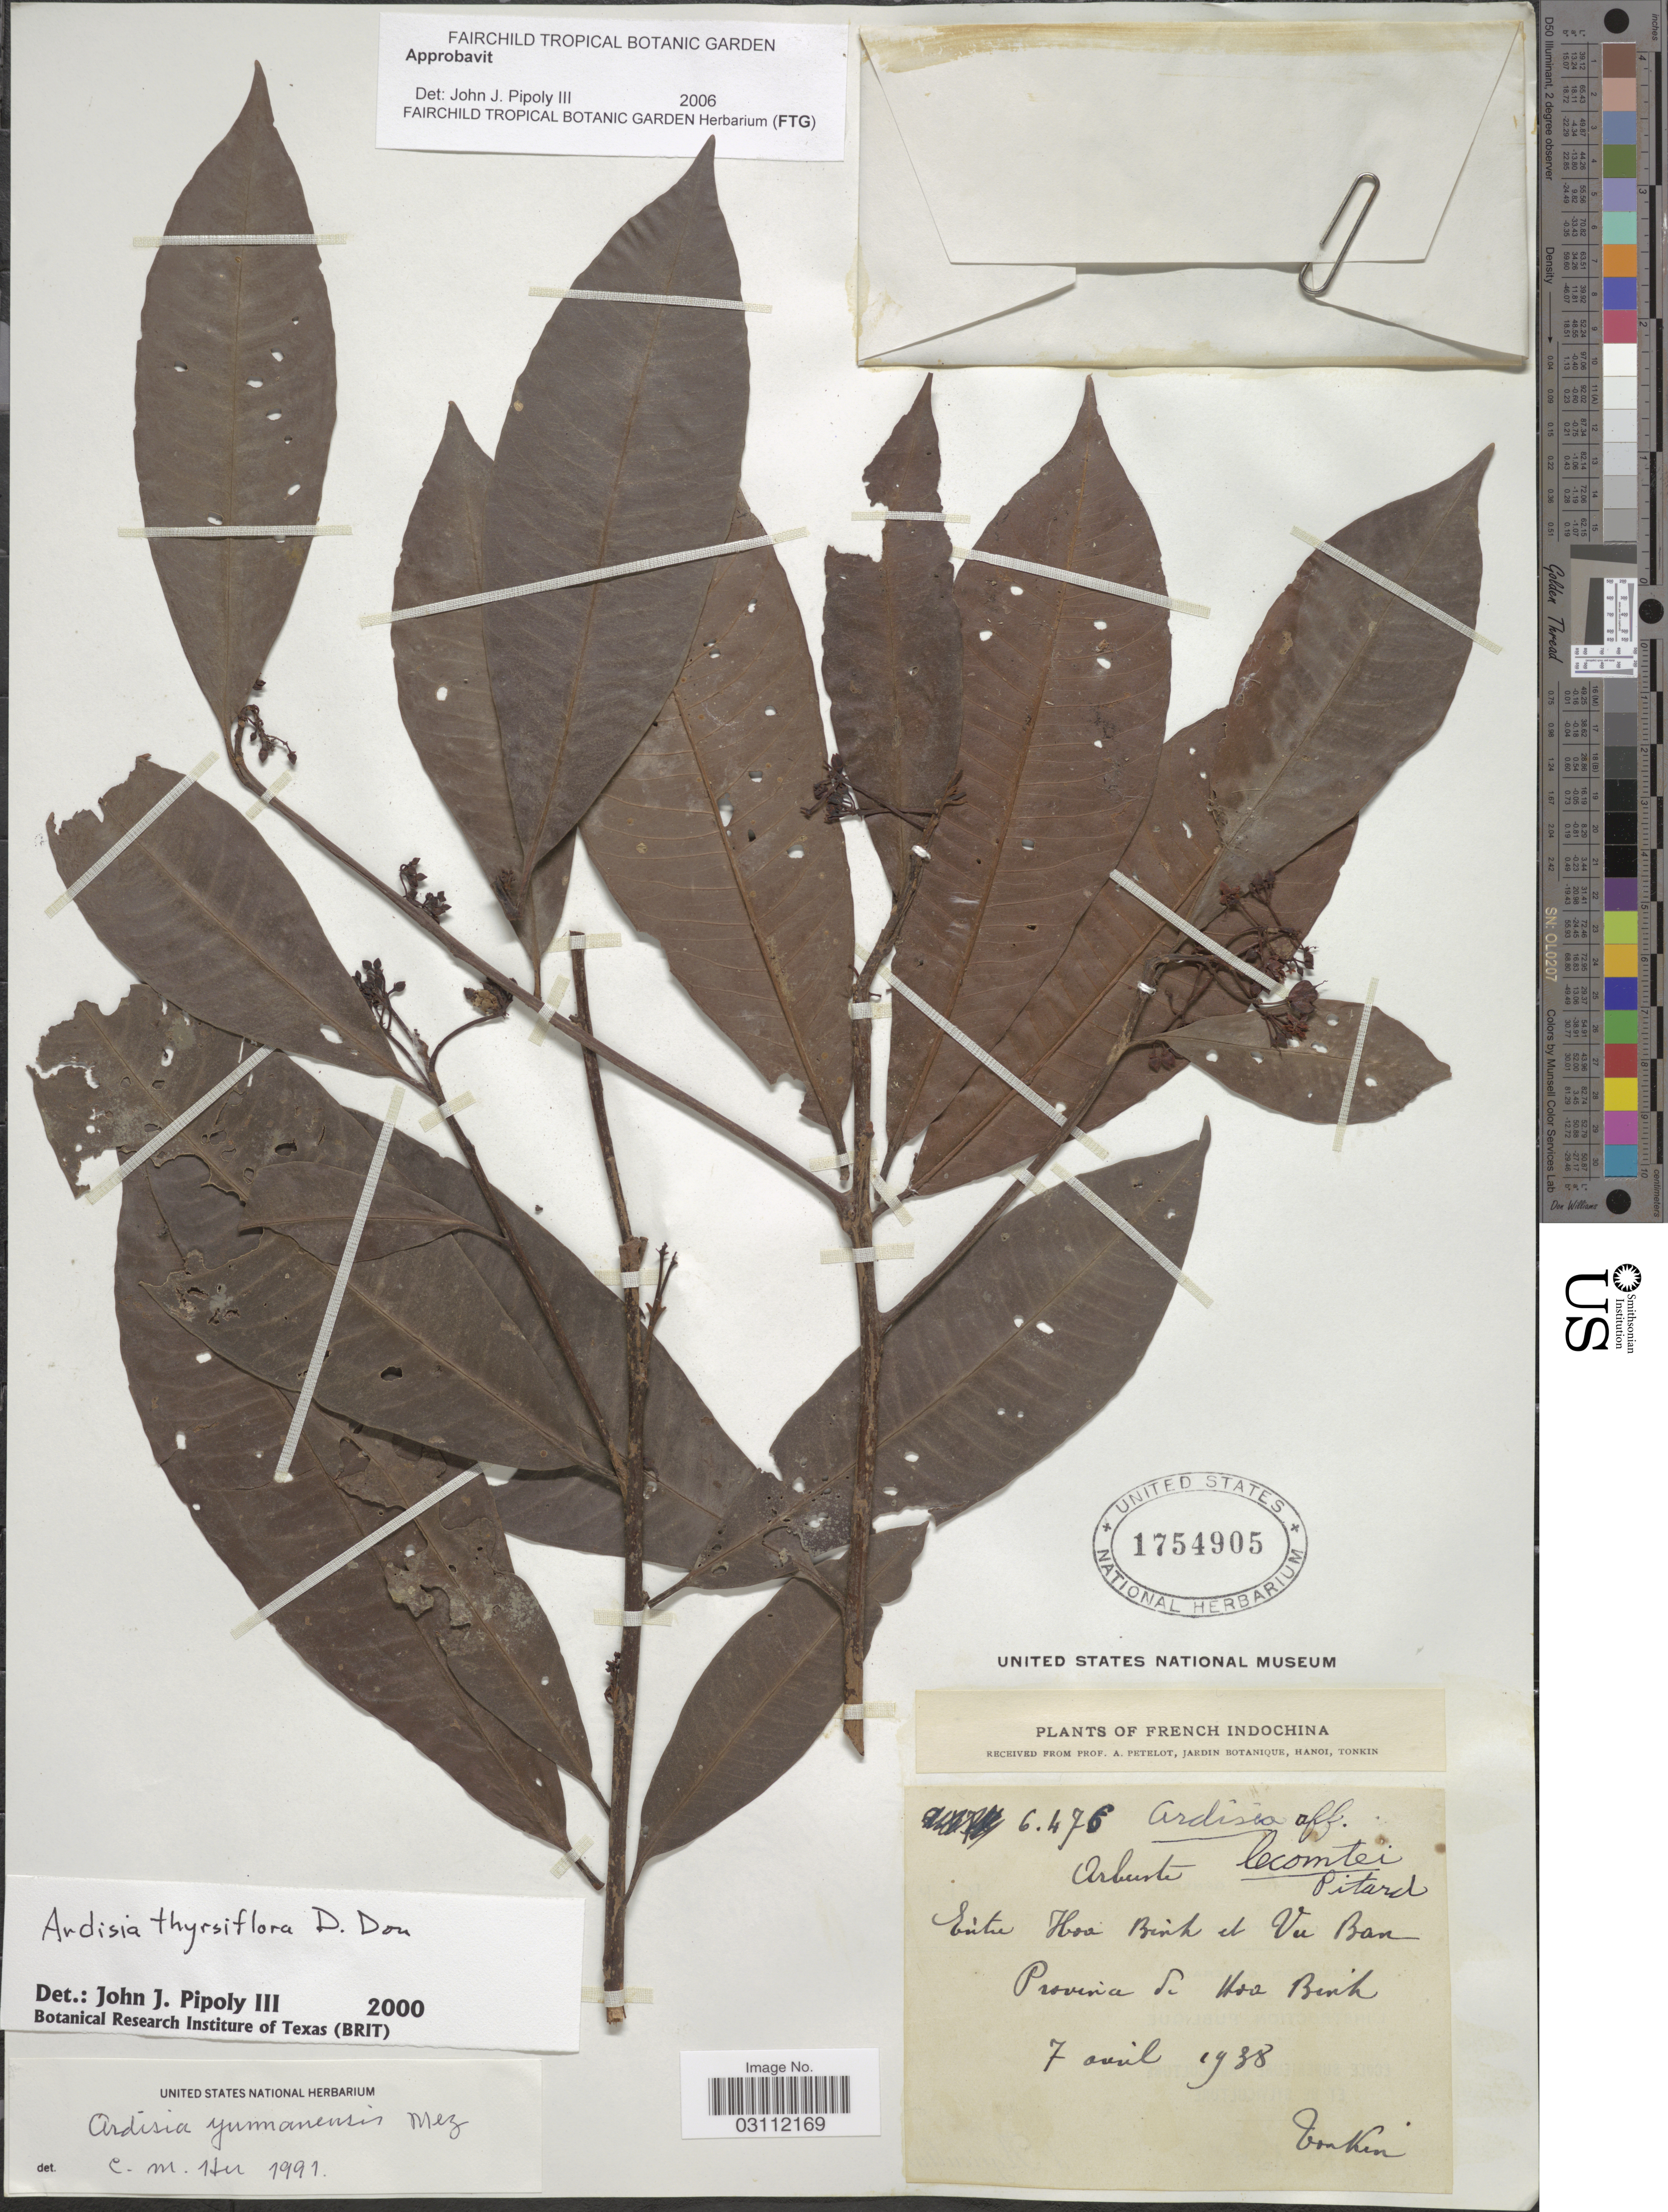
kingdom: Plantae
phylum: Tracheophyta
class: Magnoliopsida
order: Ericales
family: Primulaceae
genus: Ardisia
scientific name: Ardisia thyrsiflora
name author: D. Don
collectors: A. Petelot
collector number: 6476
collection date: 1938-04-07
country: Vietnam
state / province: Hoa Binh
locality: French Indochina. Entre Hoa Binh et Vu Ban, Province de Hoa Binh.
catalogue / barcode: US 1754905